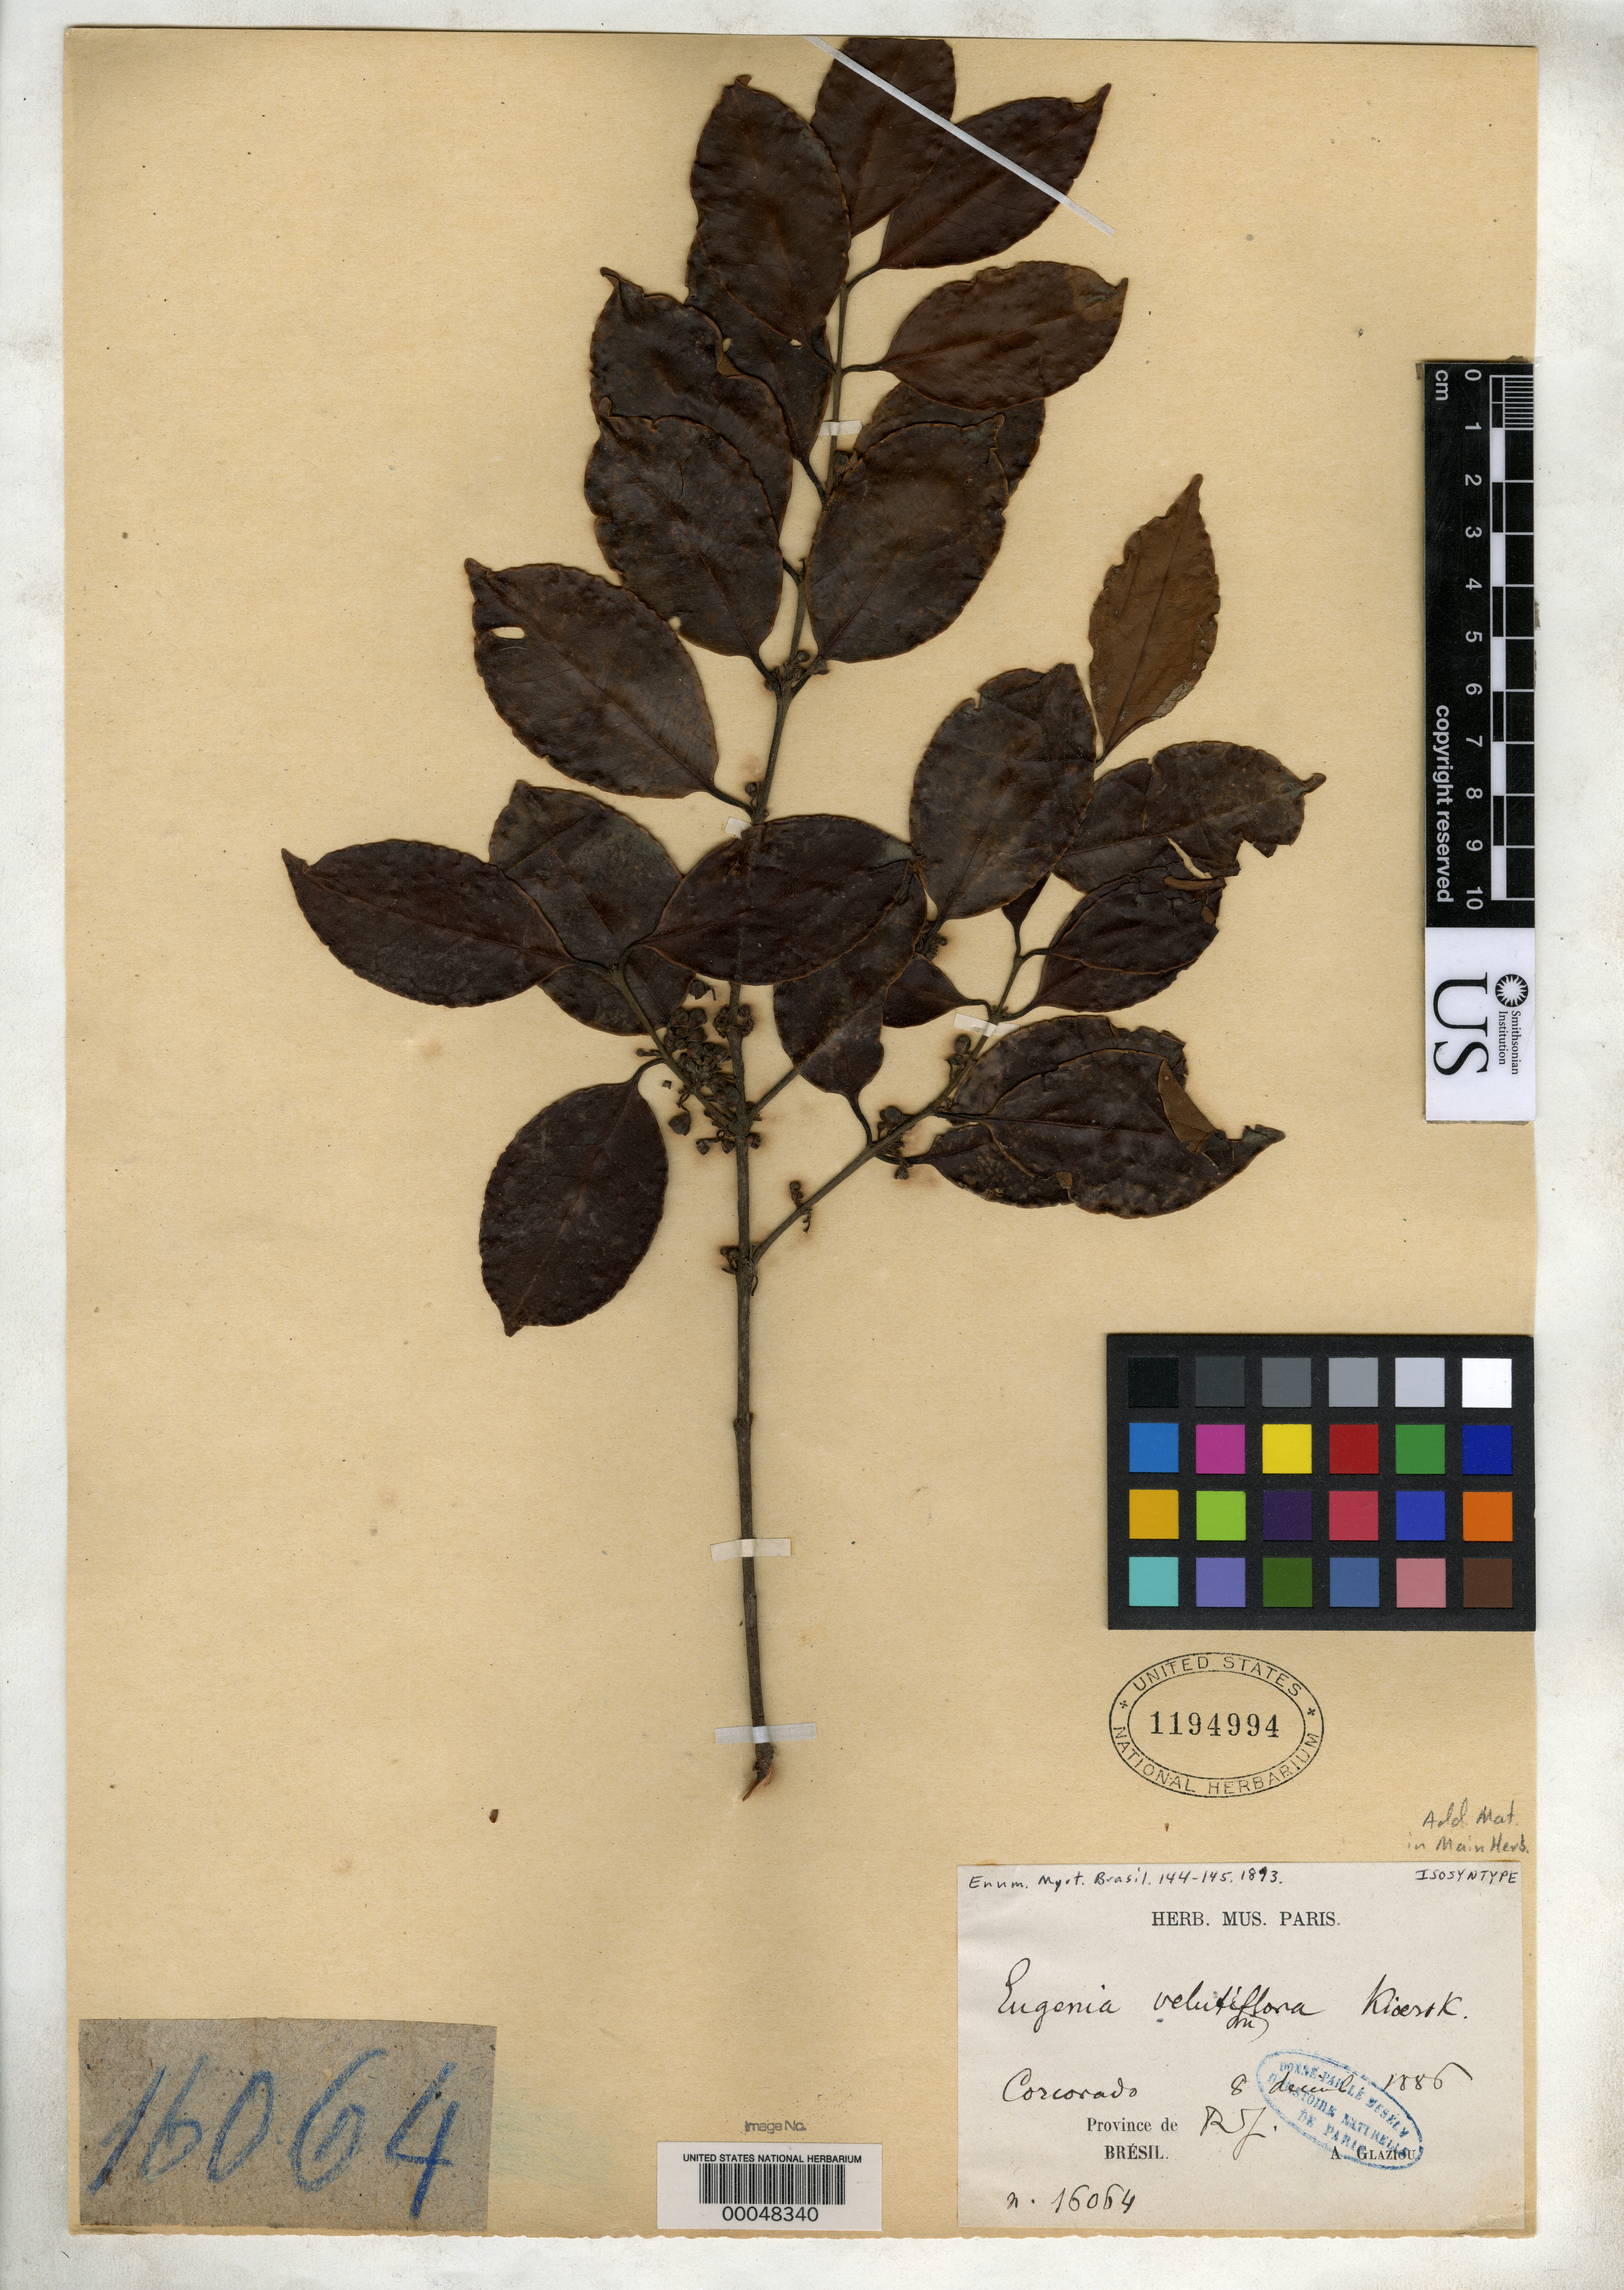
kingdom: Plantae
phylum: Tracheophyta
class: Magnoliopsida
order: Myrtales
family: Myrtaceae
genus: Eugenia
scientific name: Eugenia velutiflora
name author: Kiaersk.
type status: Isosyntype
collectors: ex herb. Glaziou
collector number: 16604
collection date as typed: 08 Dec 188-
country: Brazil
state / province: Rio de Janeiro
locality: Corcovado.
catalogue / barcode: US 1194994